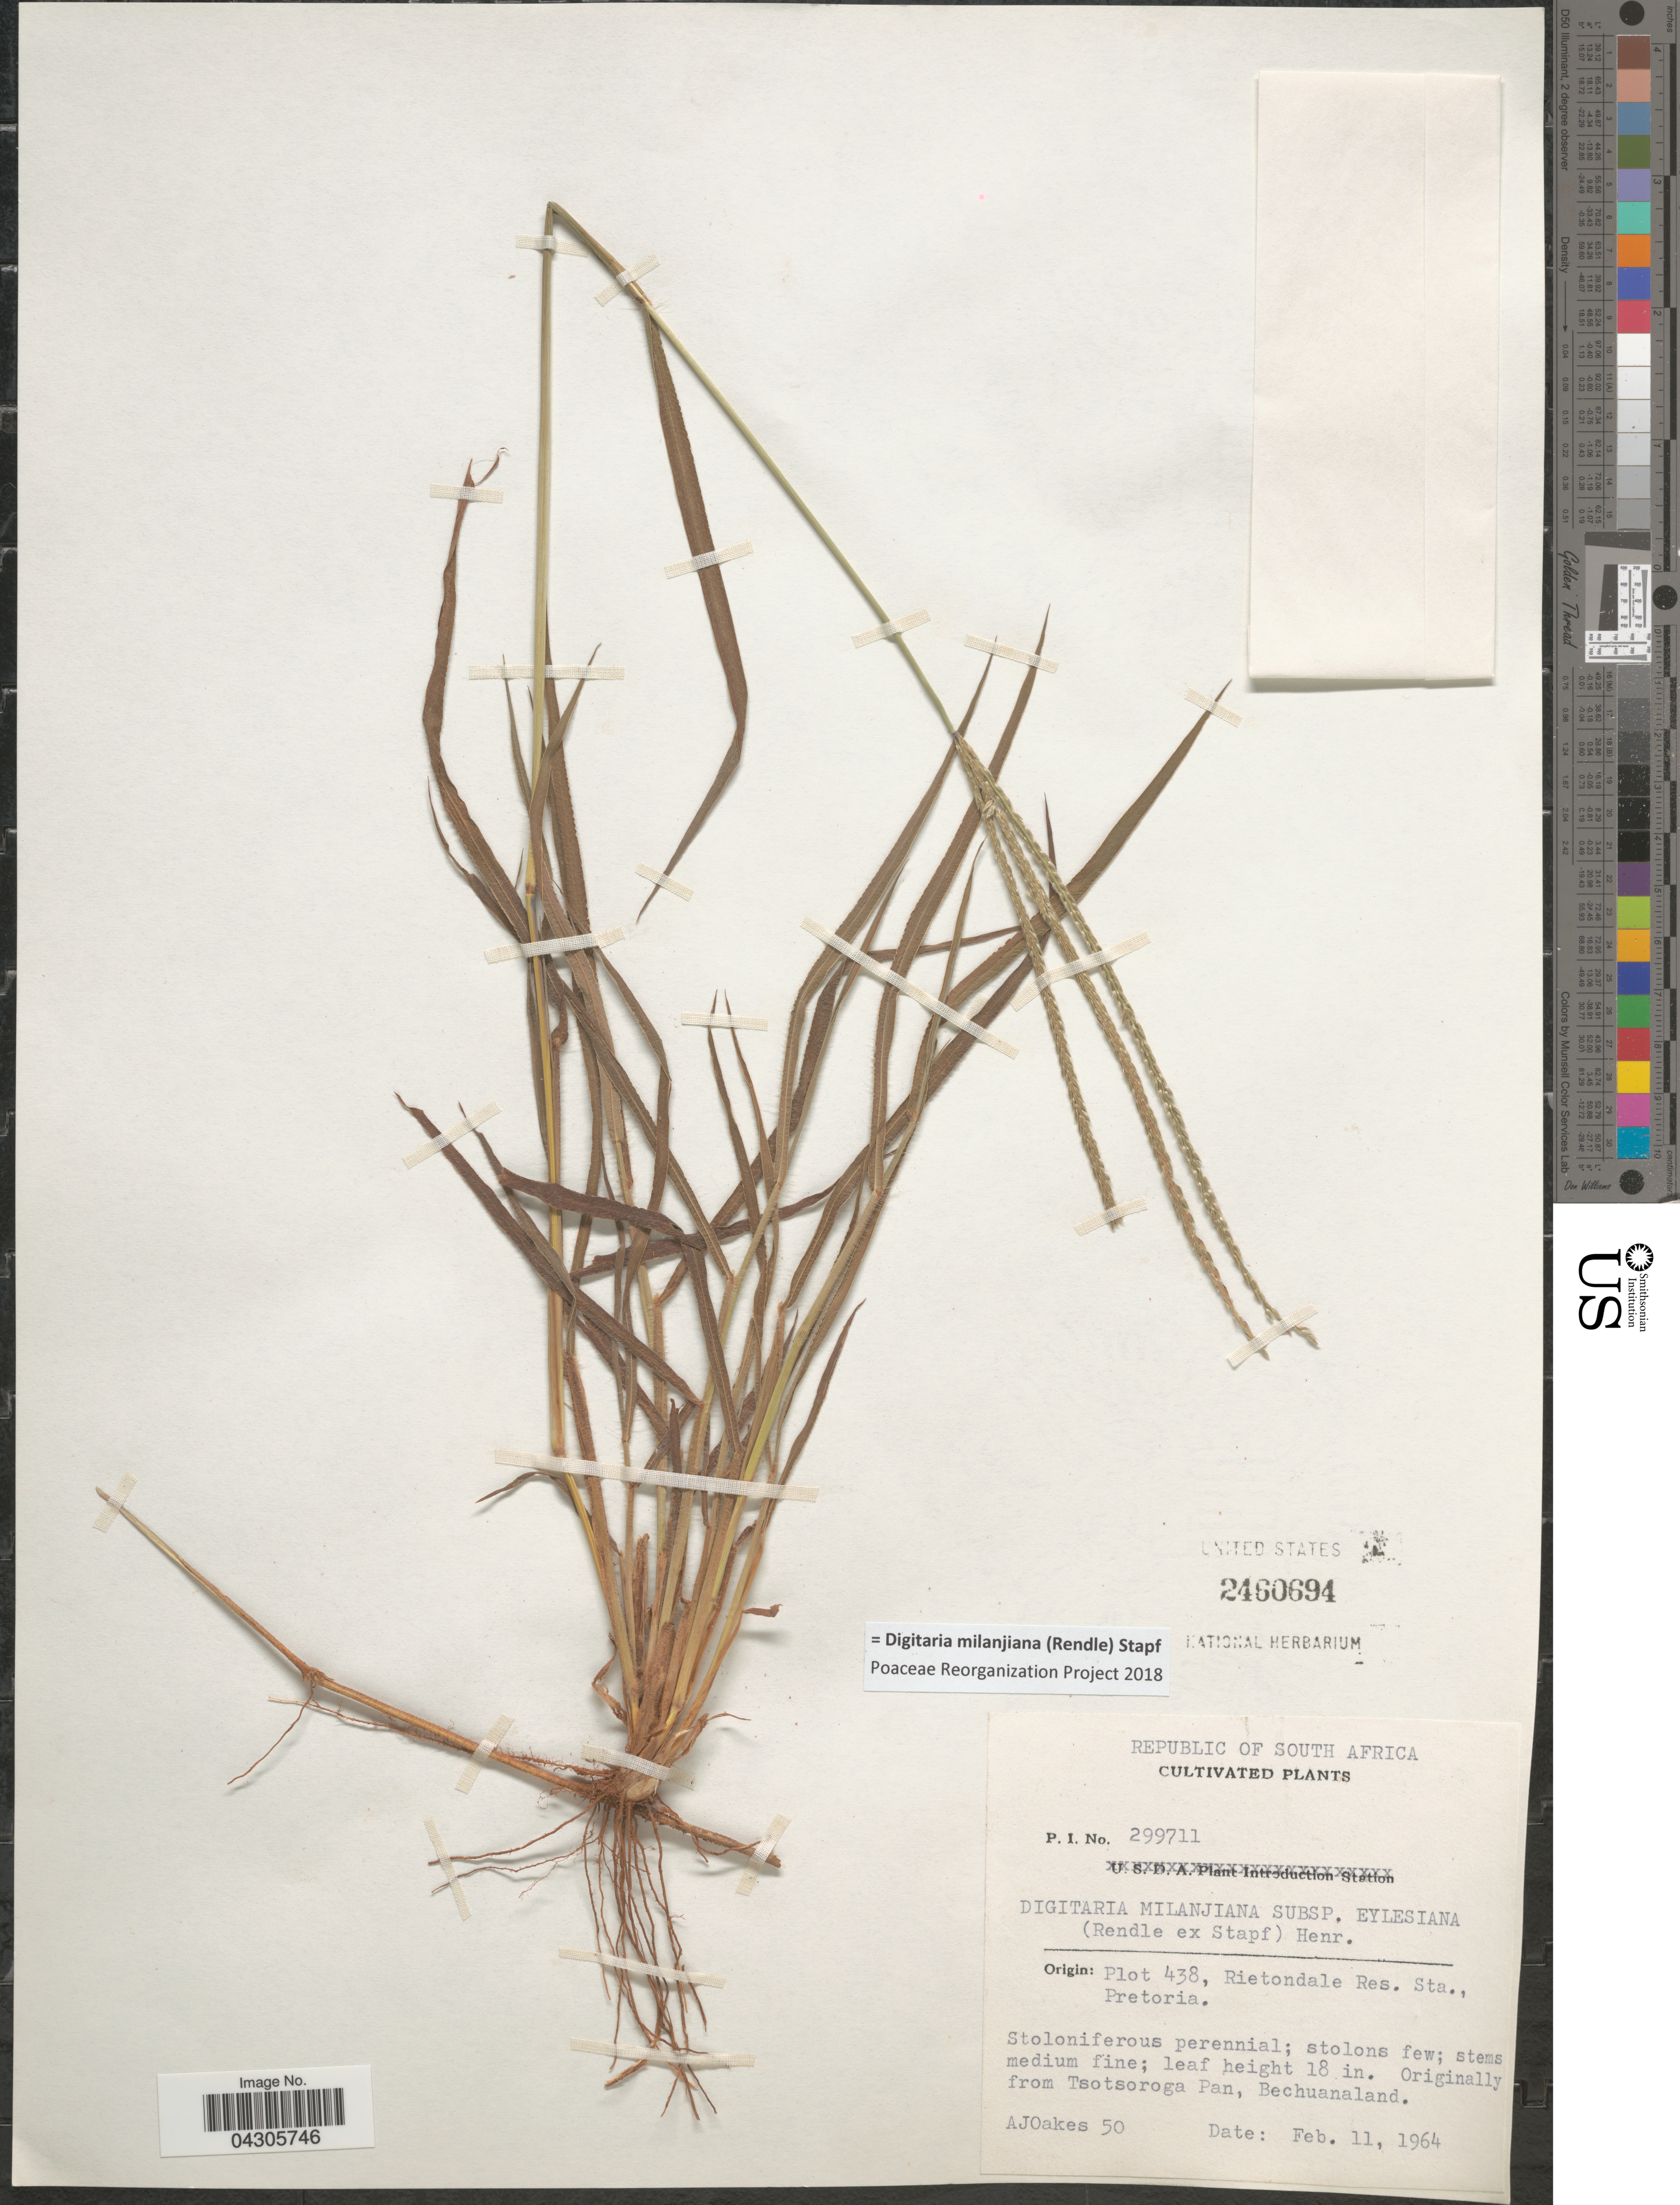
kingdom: Plantae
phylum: Tracheophyta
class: Liliopsida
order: Poales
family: Poaceae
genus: Digitaria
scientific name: Digitaria milanjiana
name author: (Rendle) Stapf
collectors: A. Oakes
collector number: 50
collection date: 1964-02-11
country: South Africa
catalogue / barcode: US 2460694